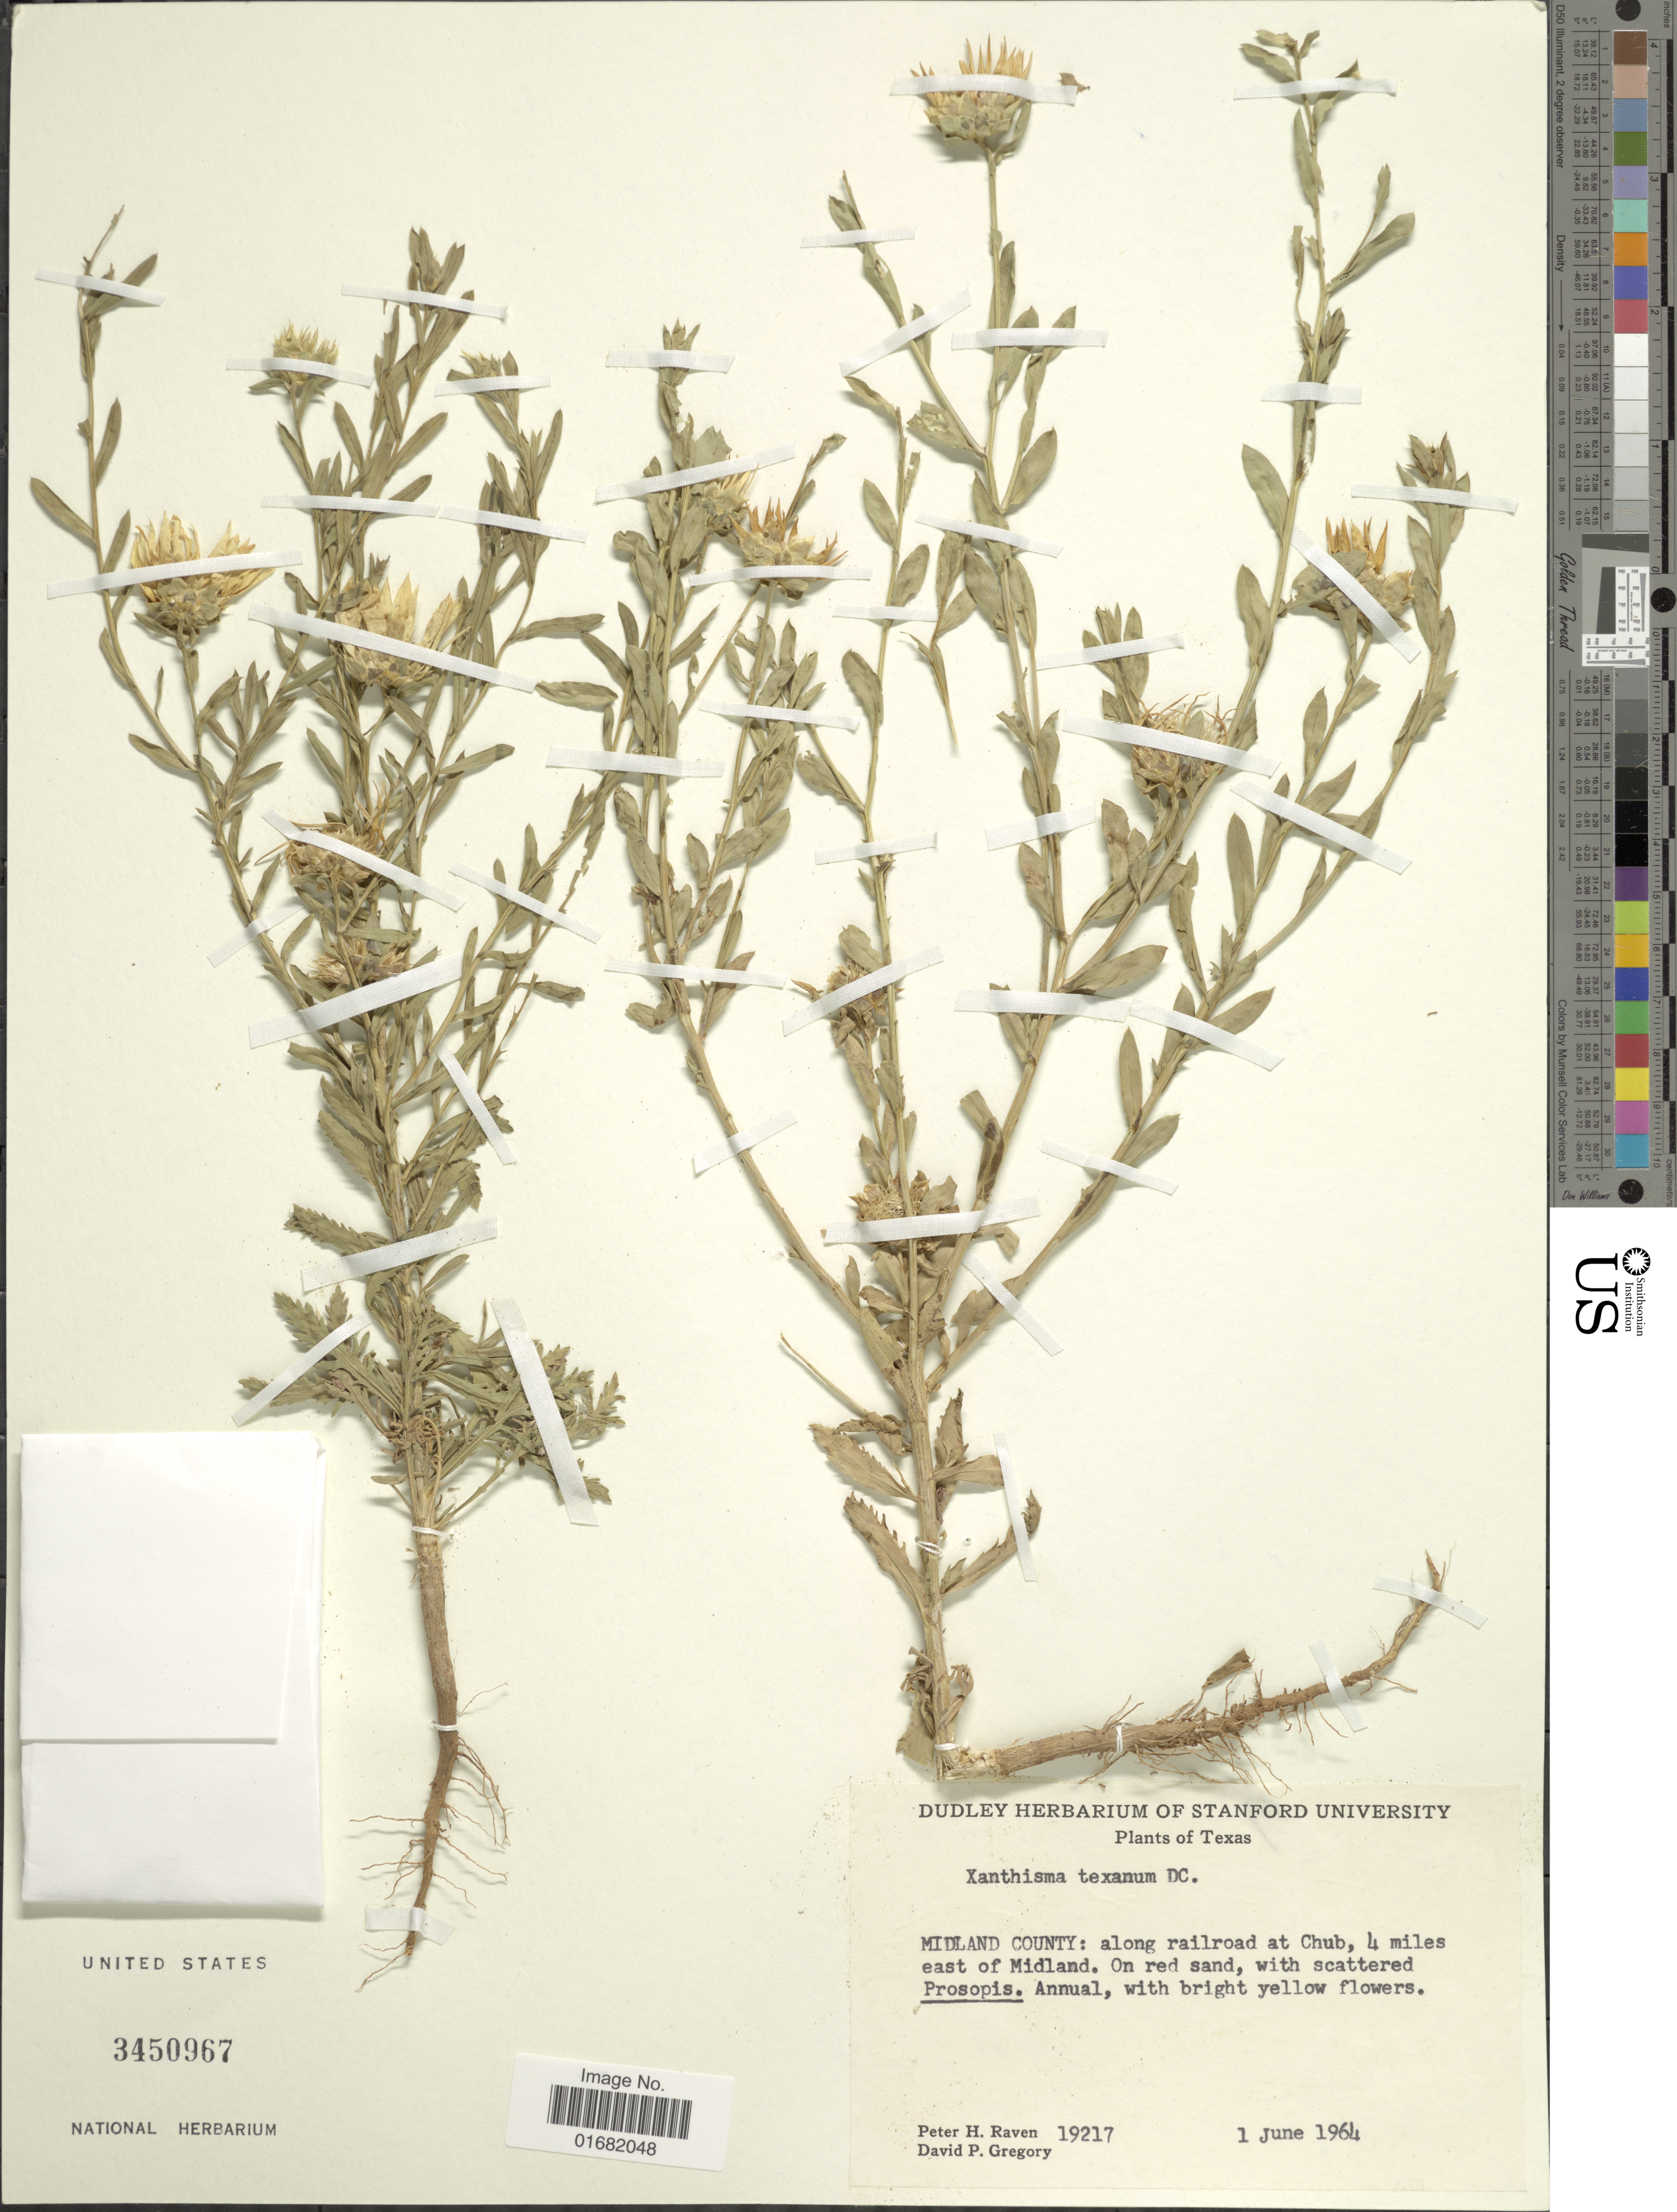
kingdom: Plantae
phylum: Tracheophyta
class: Magnoliopsida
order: Asterales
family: Asteraceae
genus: Xanthisma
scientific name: Xanthisma texanum subsp. drummondii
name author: (Torr. & A. Gray) Semple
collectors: P. Raven & D. Gregory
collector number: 19217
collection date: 1964-06-01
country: United States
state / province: Texas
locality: Midland County: along railroad at Chub, 4 miles east of Midland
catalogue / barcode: US 3450967